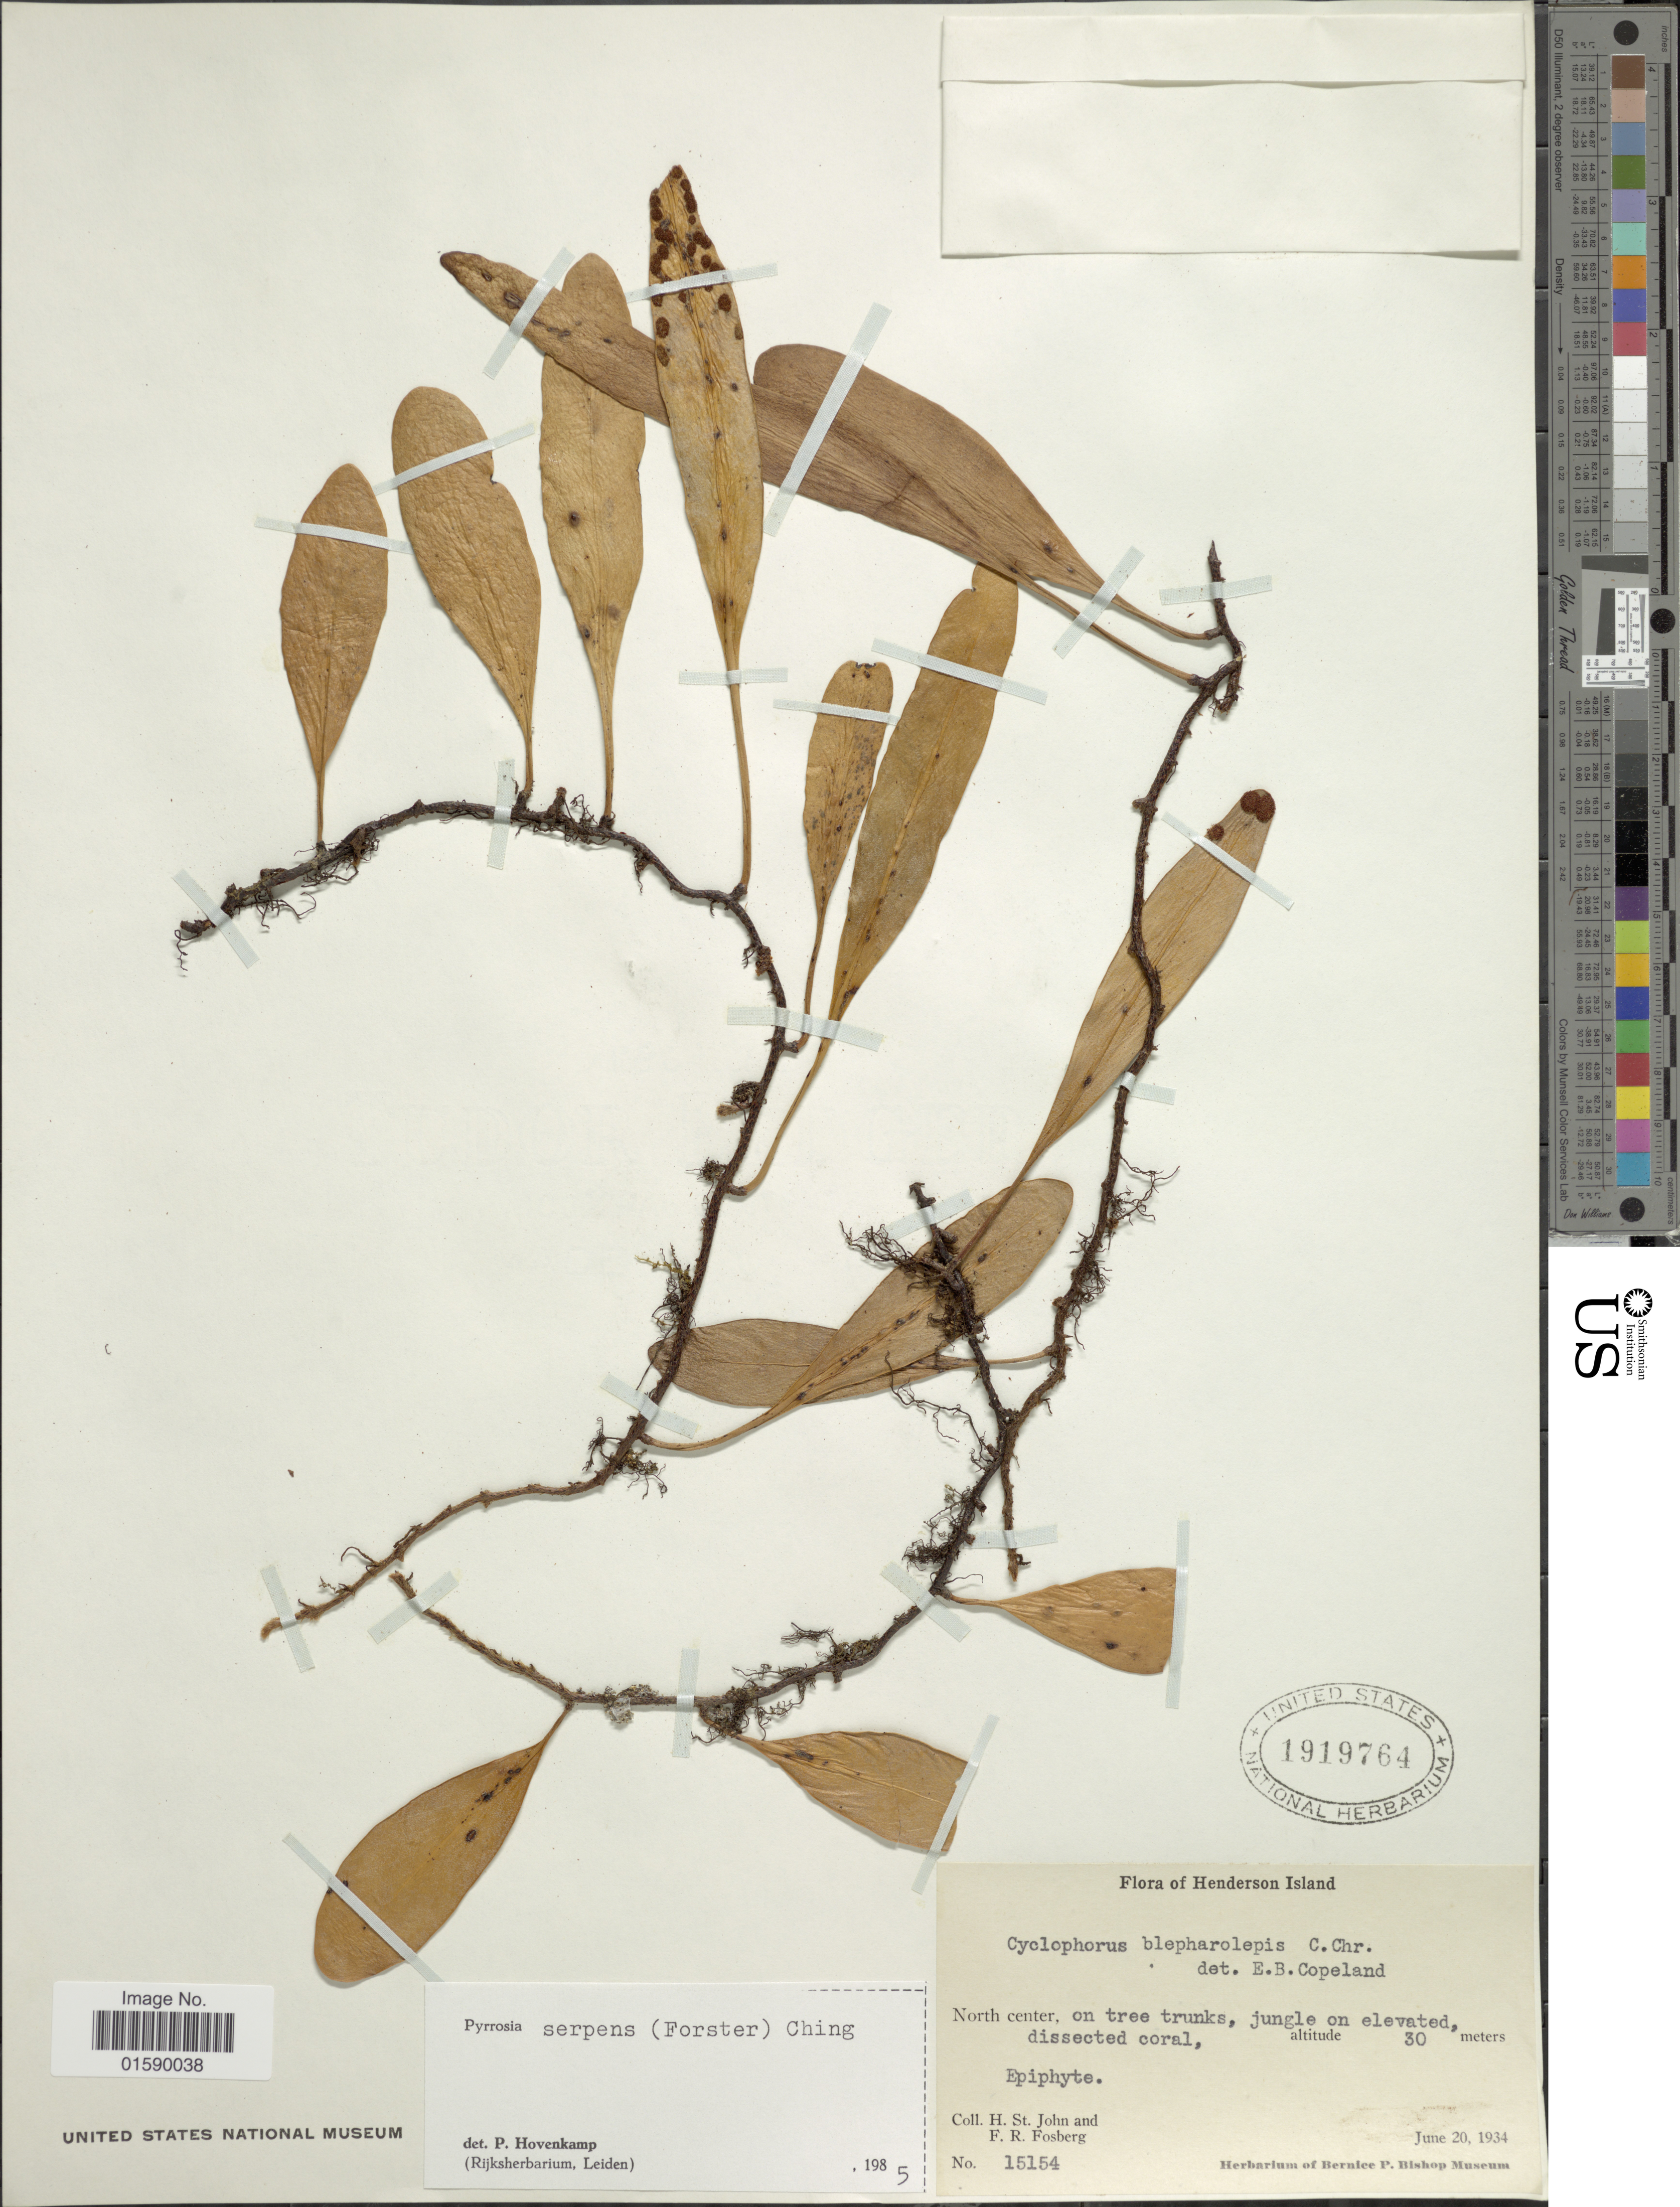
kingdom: Plantae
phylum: Tracheophyta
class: Polypodiopsida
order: Polypodiales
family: Polypodiaceae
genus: Pyrrosia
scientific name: Pyrrosia serpens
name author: Ching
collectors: H. St. John & F. R. Fosberg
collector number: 15154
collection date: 1934-06-20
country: Pitcairn Islands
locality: Henderson Island. North center.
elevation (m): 30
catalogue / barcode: US 1919764